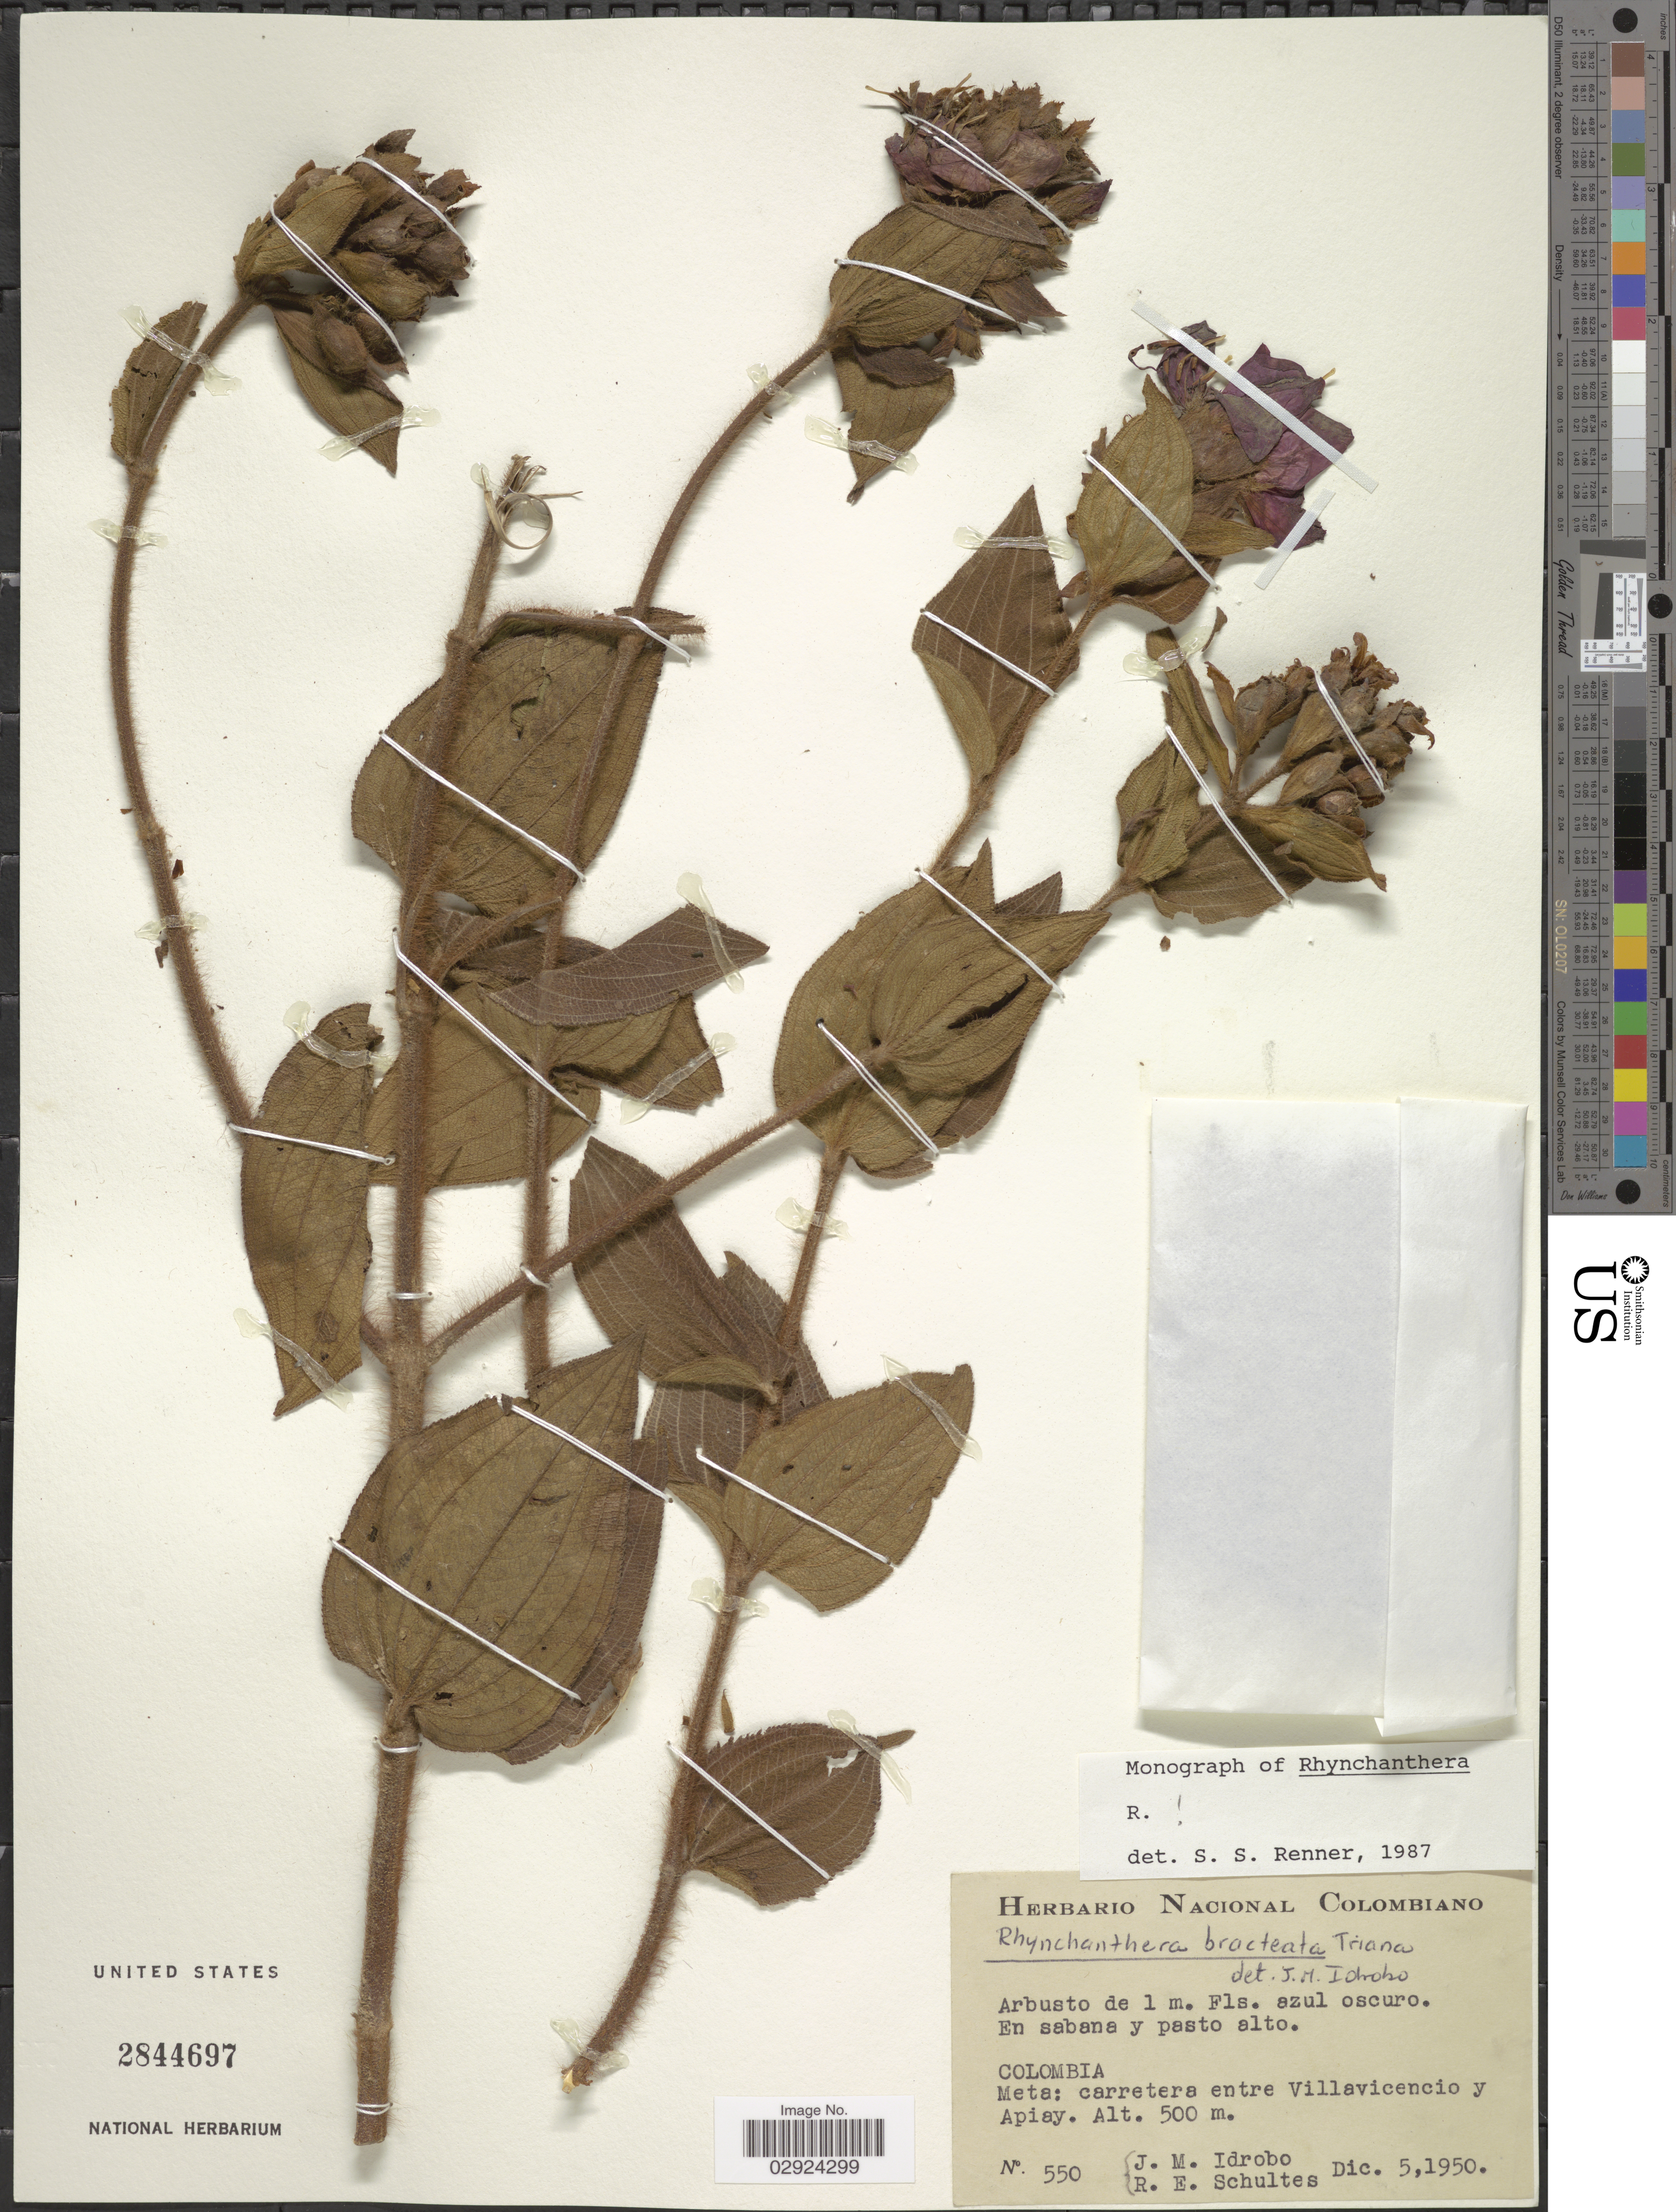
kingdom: Plantae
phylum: Tracheophyta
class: Magnoliopsida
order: Myrtales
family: Melastomataceae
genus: Rhynchanthera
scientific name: Rhynchanthera bracteata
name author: Triana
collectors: J. M. Idrobo & R. E. Schultes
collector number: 550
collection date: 1950-12-05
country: Colombia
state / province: Meta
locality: Meta: carretera entre Villavicencio y Apiay.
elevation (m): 500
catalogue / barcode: US 2844697